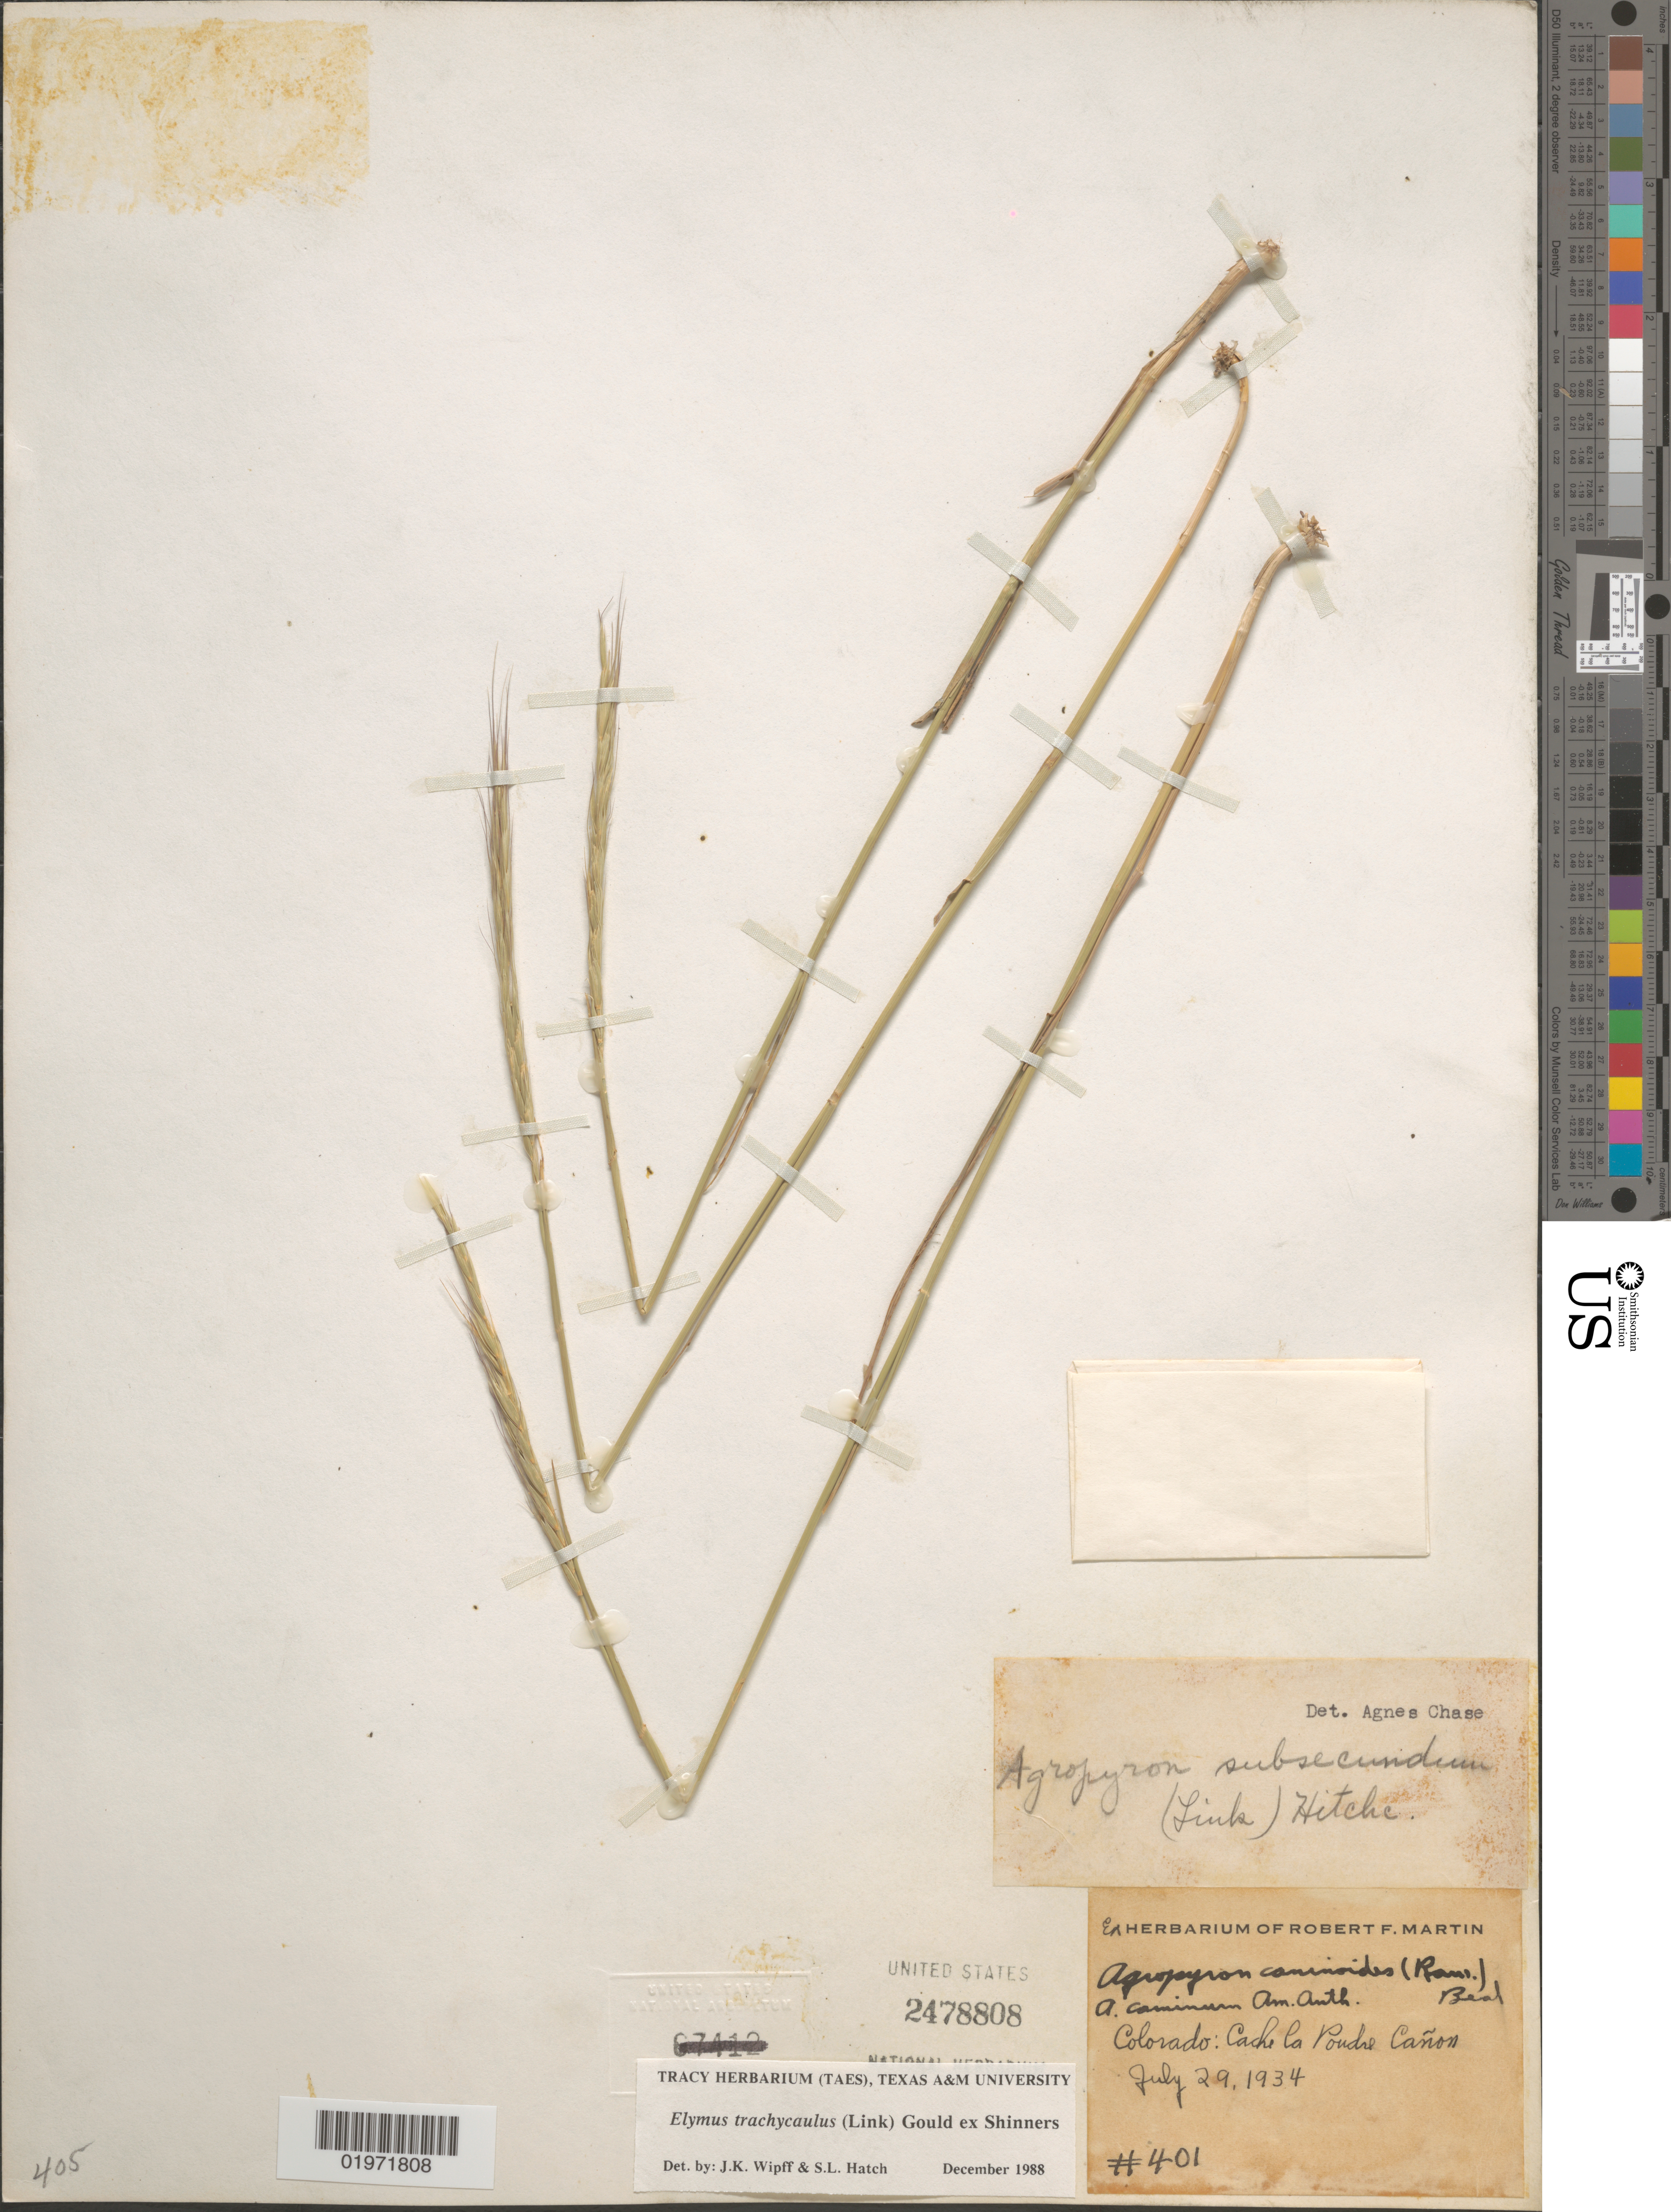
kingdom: Plantae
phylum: Tracheophyta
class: Liliopsida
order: Poales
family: Poaceae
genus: Elymus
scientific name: Elymus trachycaulus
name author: (Link) Gould ex Shinners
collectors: ex herb. Martin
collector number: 401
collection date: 1934-07-29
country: United States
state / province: Colorado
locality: Cache la Poudre Cañon.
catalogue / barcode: US 2478808